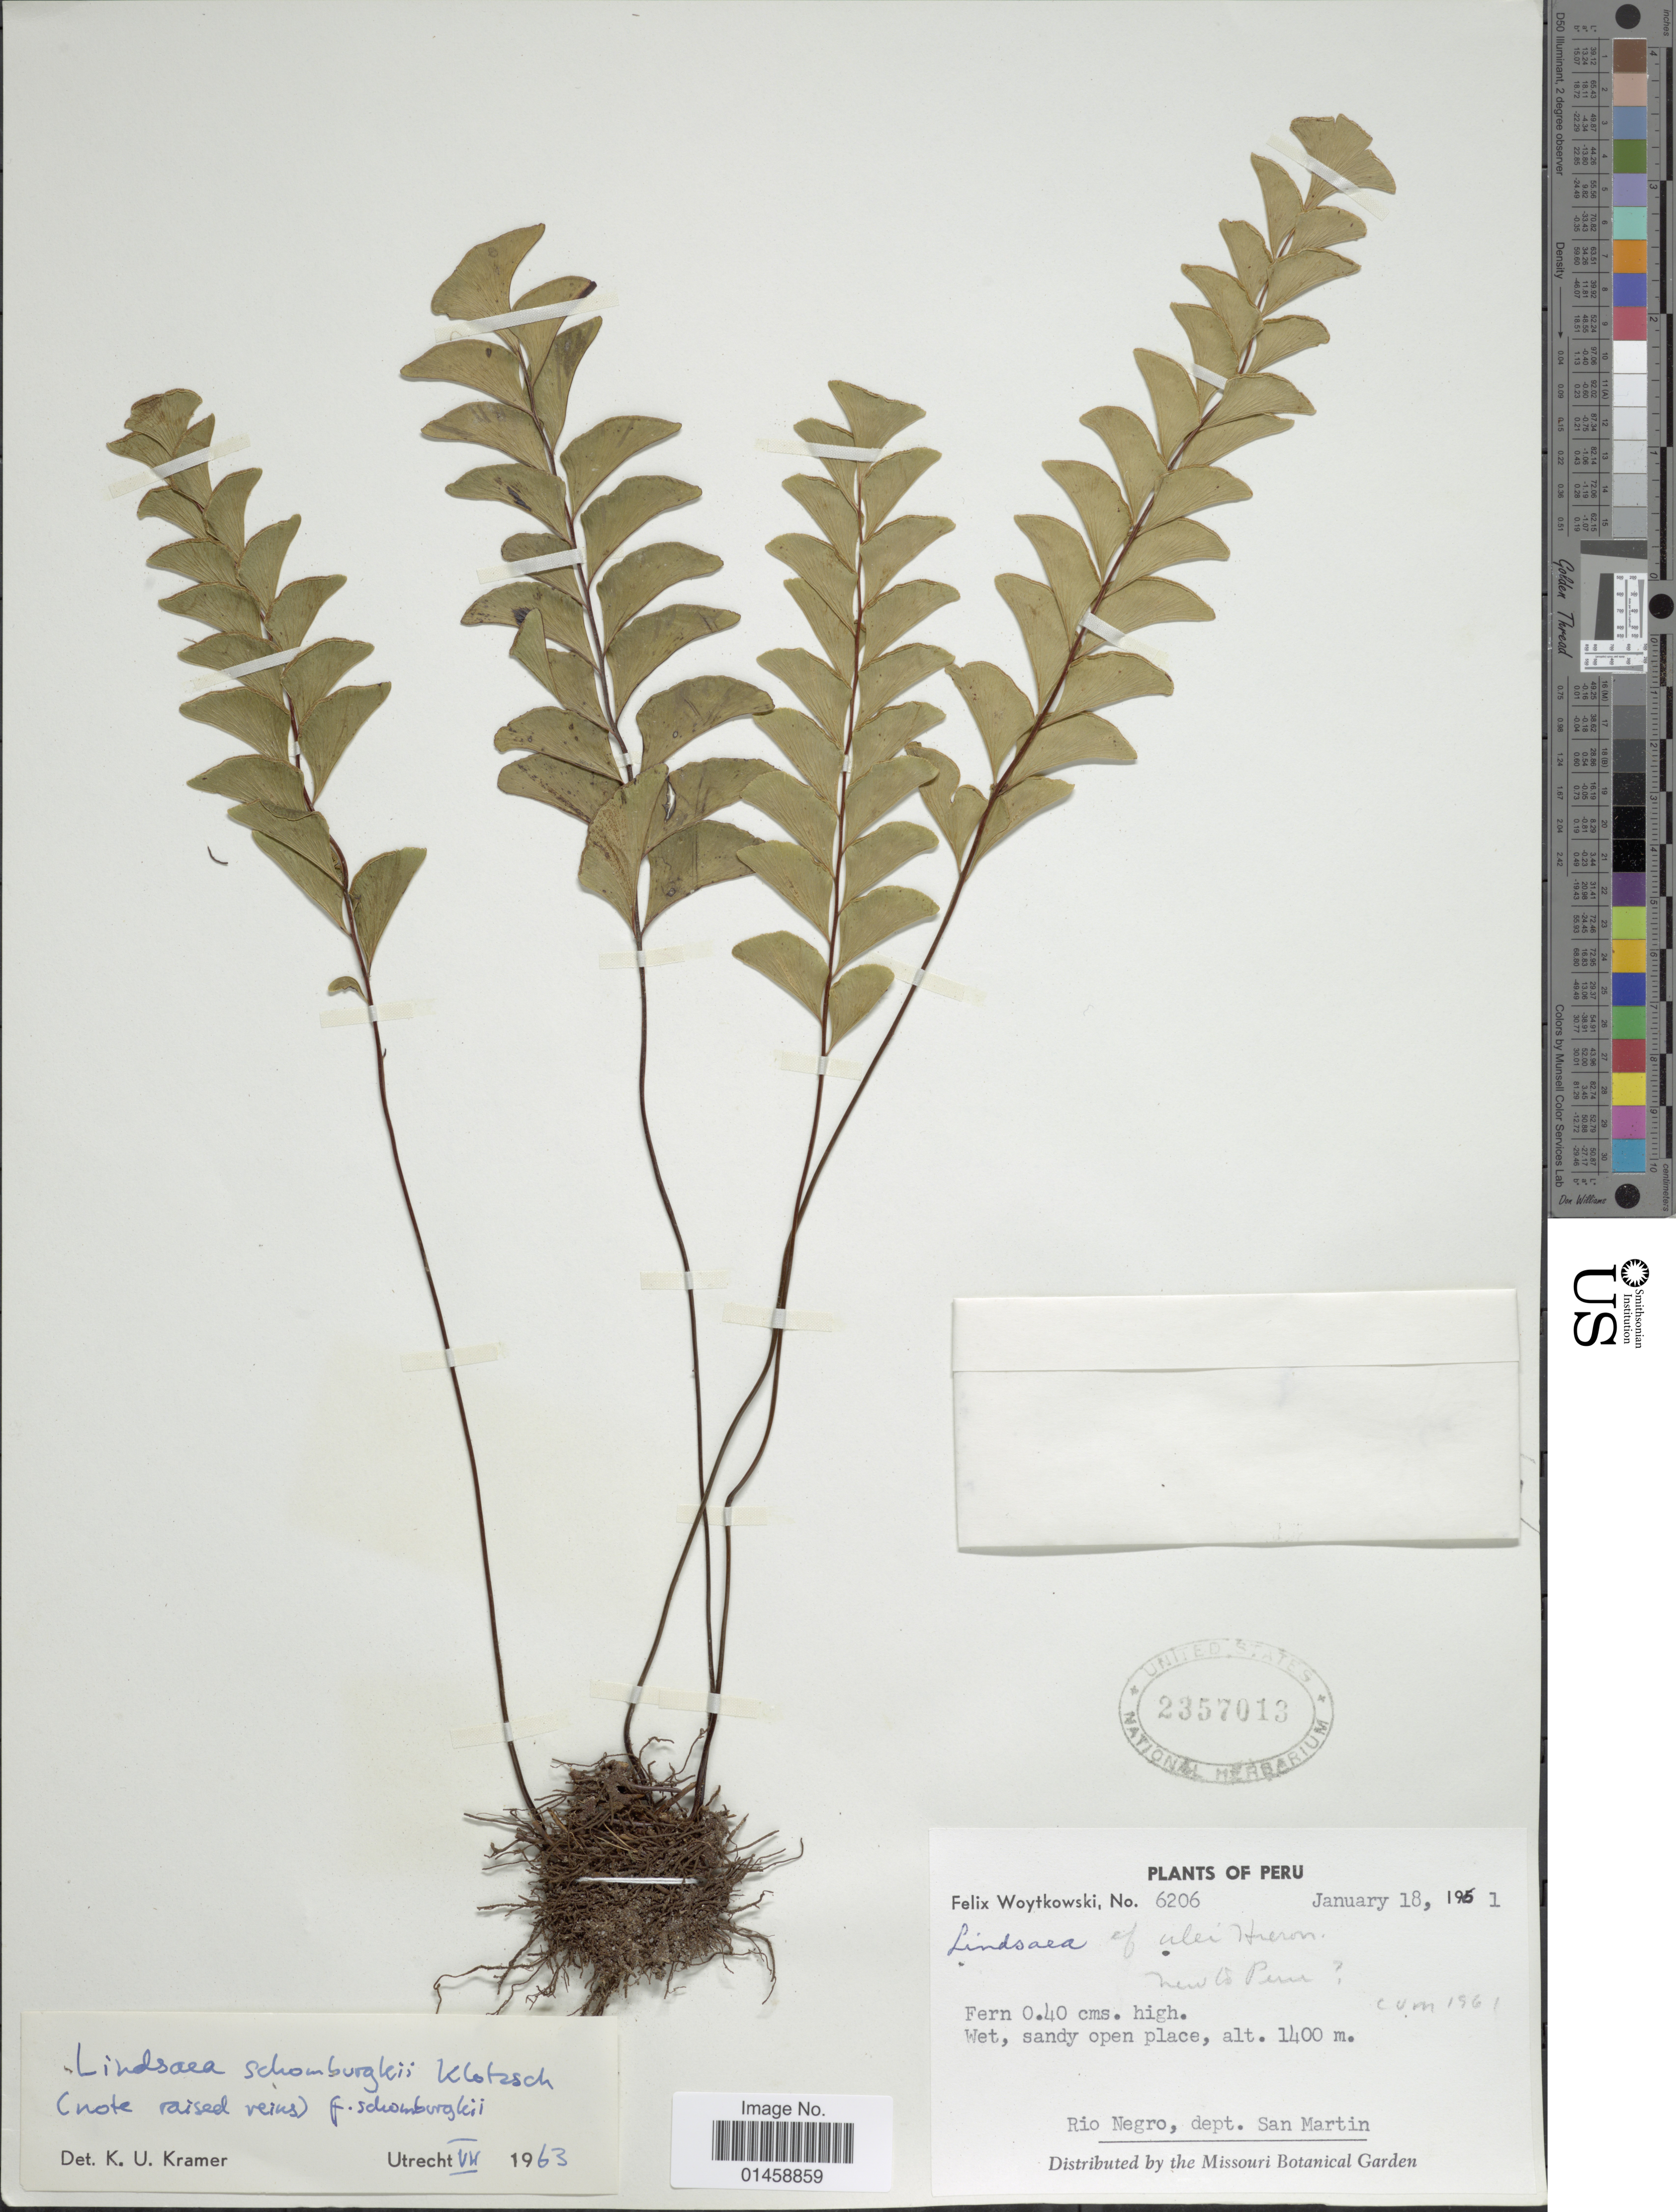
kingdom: Plantae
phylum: Tracheophyta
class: Polypodiopsida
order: Polypodiales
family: Lindsaeaceae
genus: Lindsaea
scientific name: Lindsaea schomburgkii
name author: Klotzsch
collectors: F. Woytkowski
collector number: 6206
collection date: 1961-01-18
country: Peru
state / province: San Martín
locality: Rio Negro, San Marrtin.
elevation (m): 1400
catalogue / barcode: US 2357013